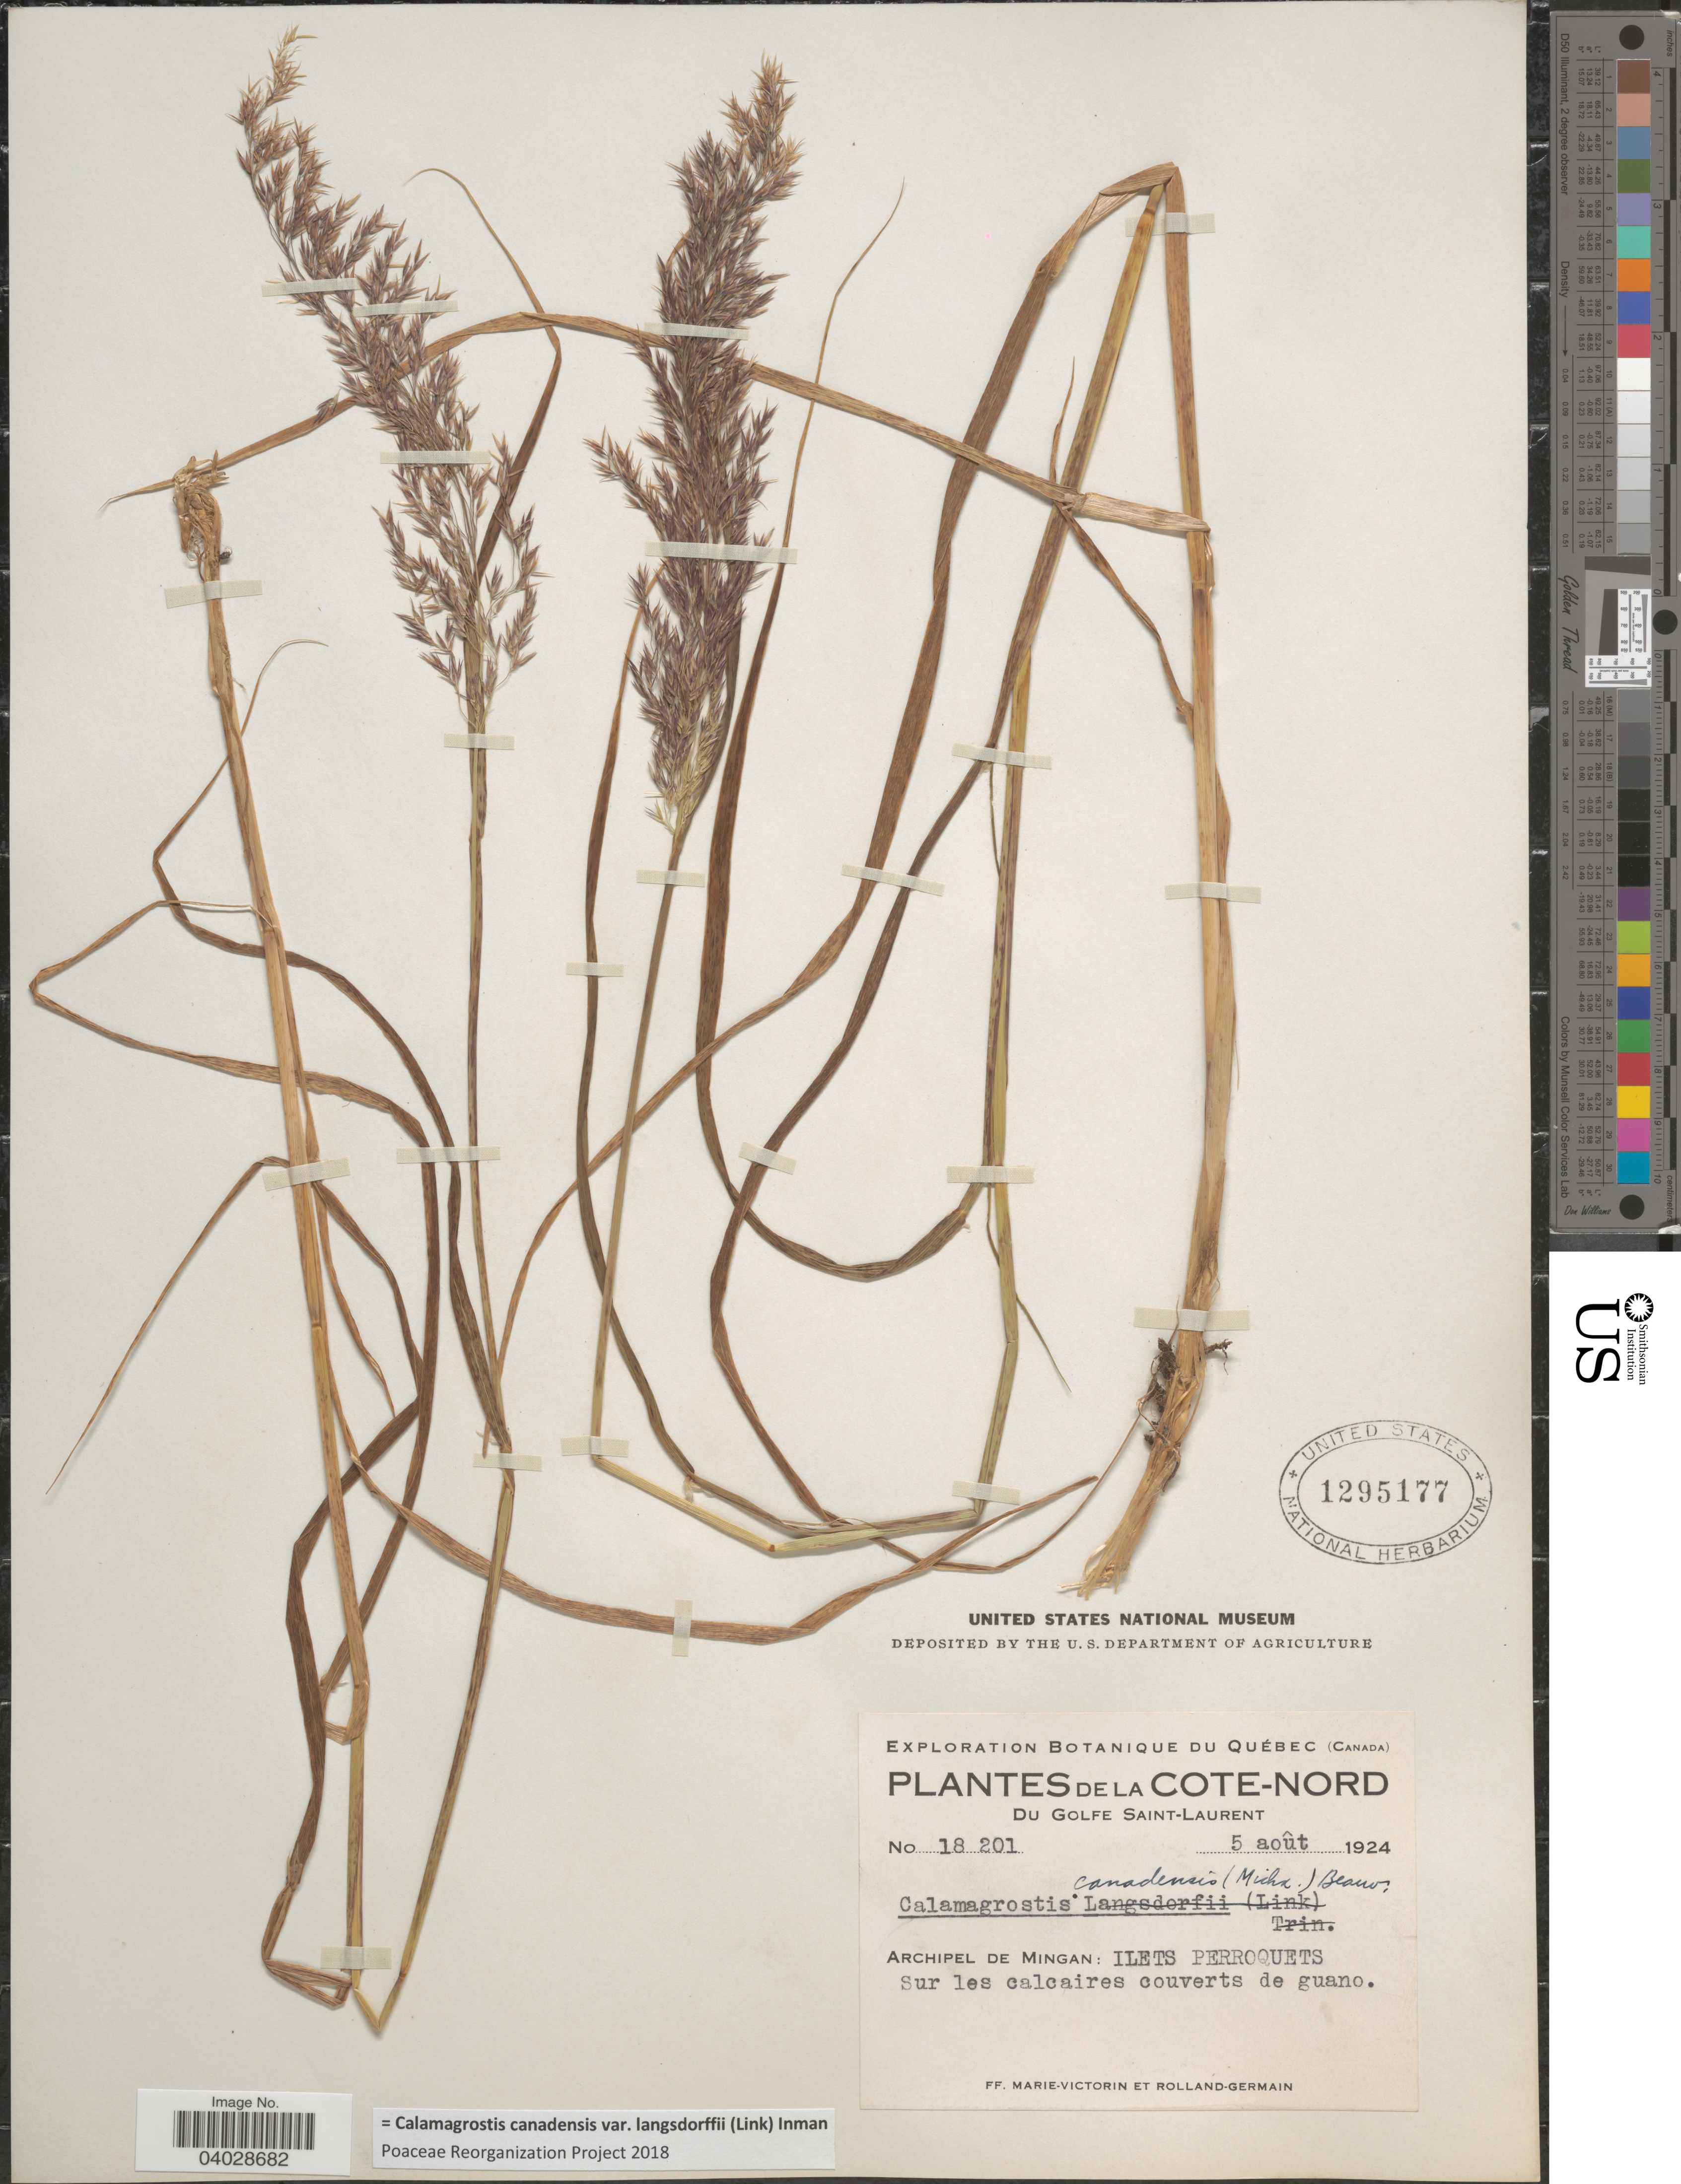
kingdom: Plantae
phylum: Tracheophyta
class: Liliopsida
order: Poales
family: Poaceae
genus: Calamagrostis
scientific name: Calamagrostis canadensis var. langsdorffii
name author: (Link) Inman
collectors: F. Marie-Victorin & Rolland-Germain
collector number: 18201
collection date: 1924-08-05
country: Canada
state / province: Quebec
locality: De la Cote-Nord. Du Golfe Saint-Laurent. Archipel de Mingan: Ilets Perroquets. Sur les calcaires couverts de guano.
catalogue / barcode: US 1295177